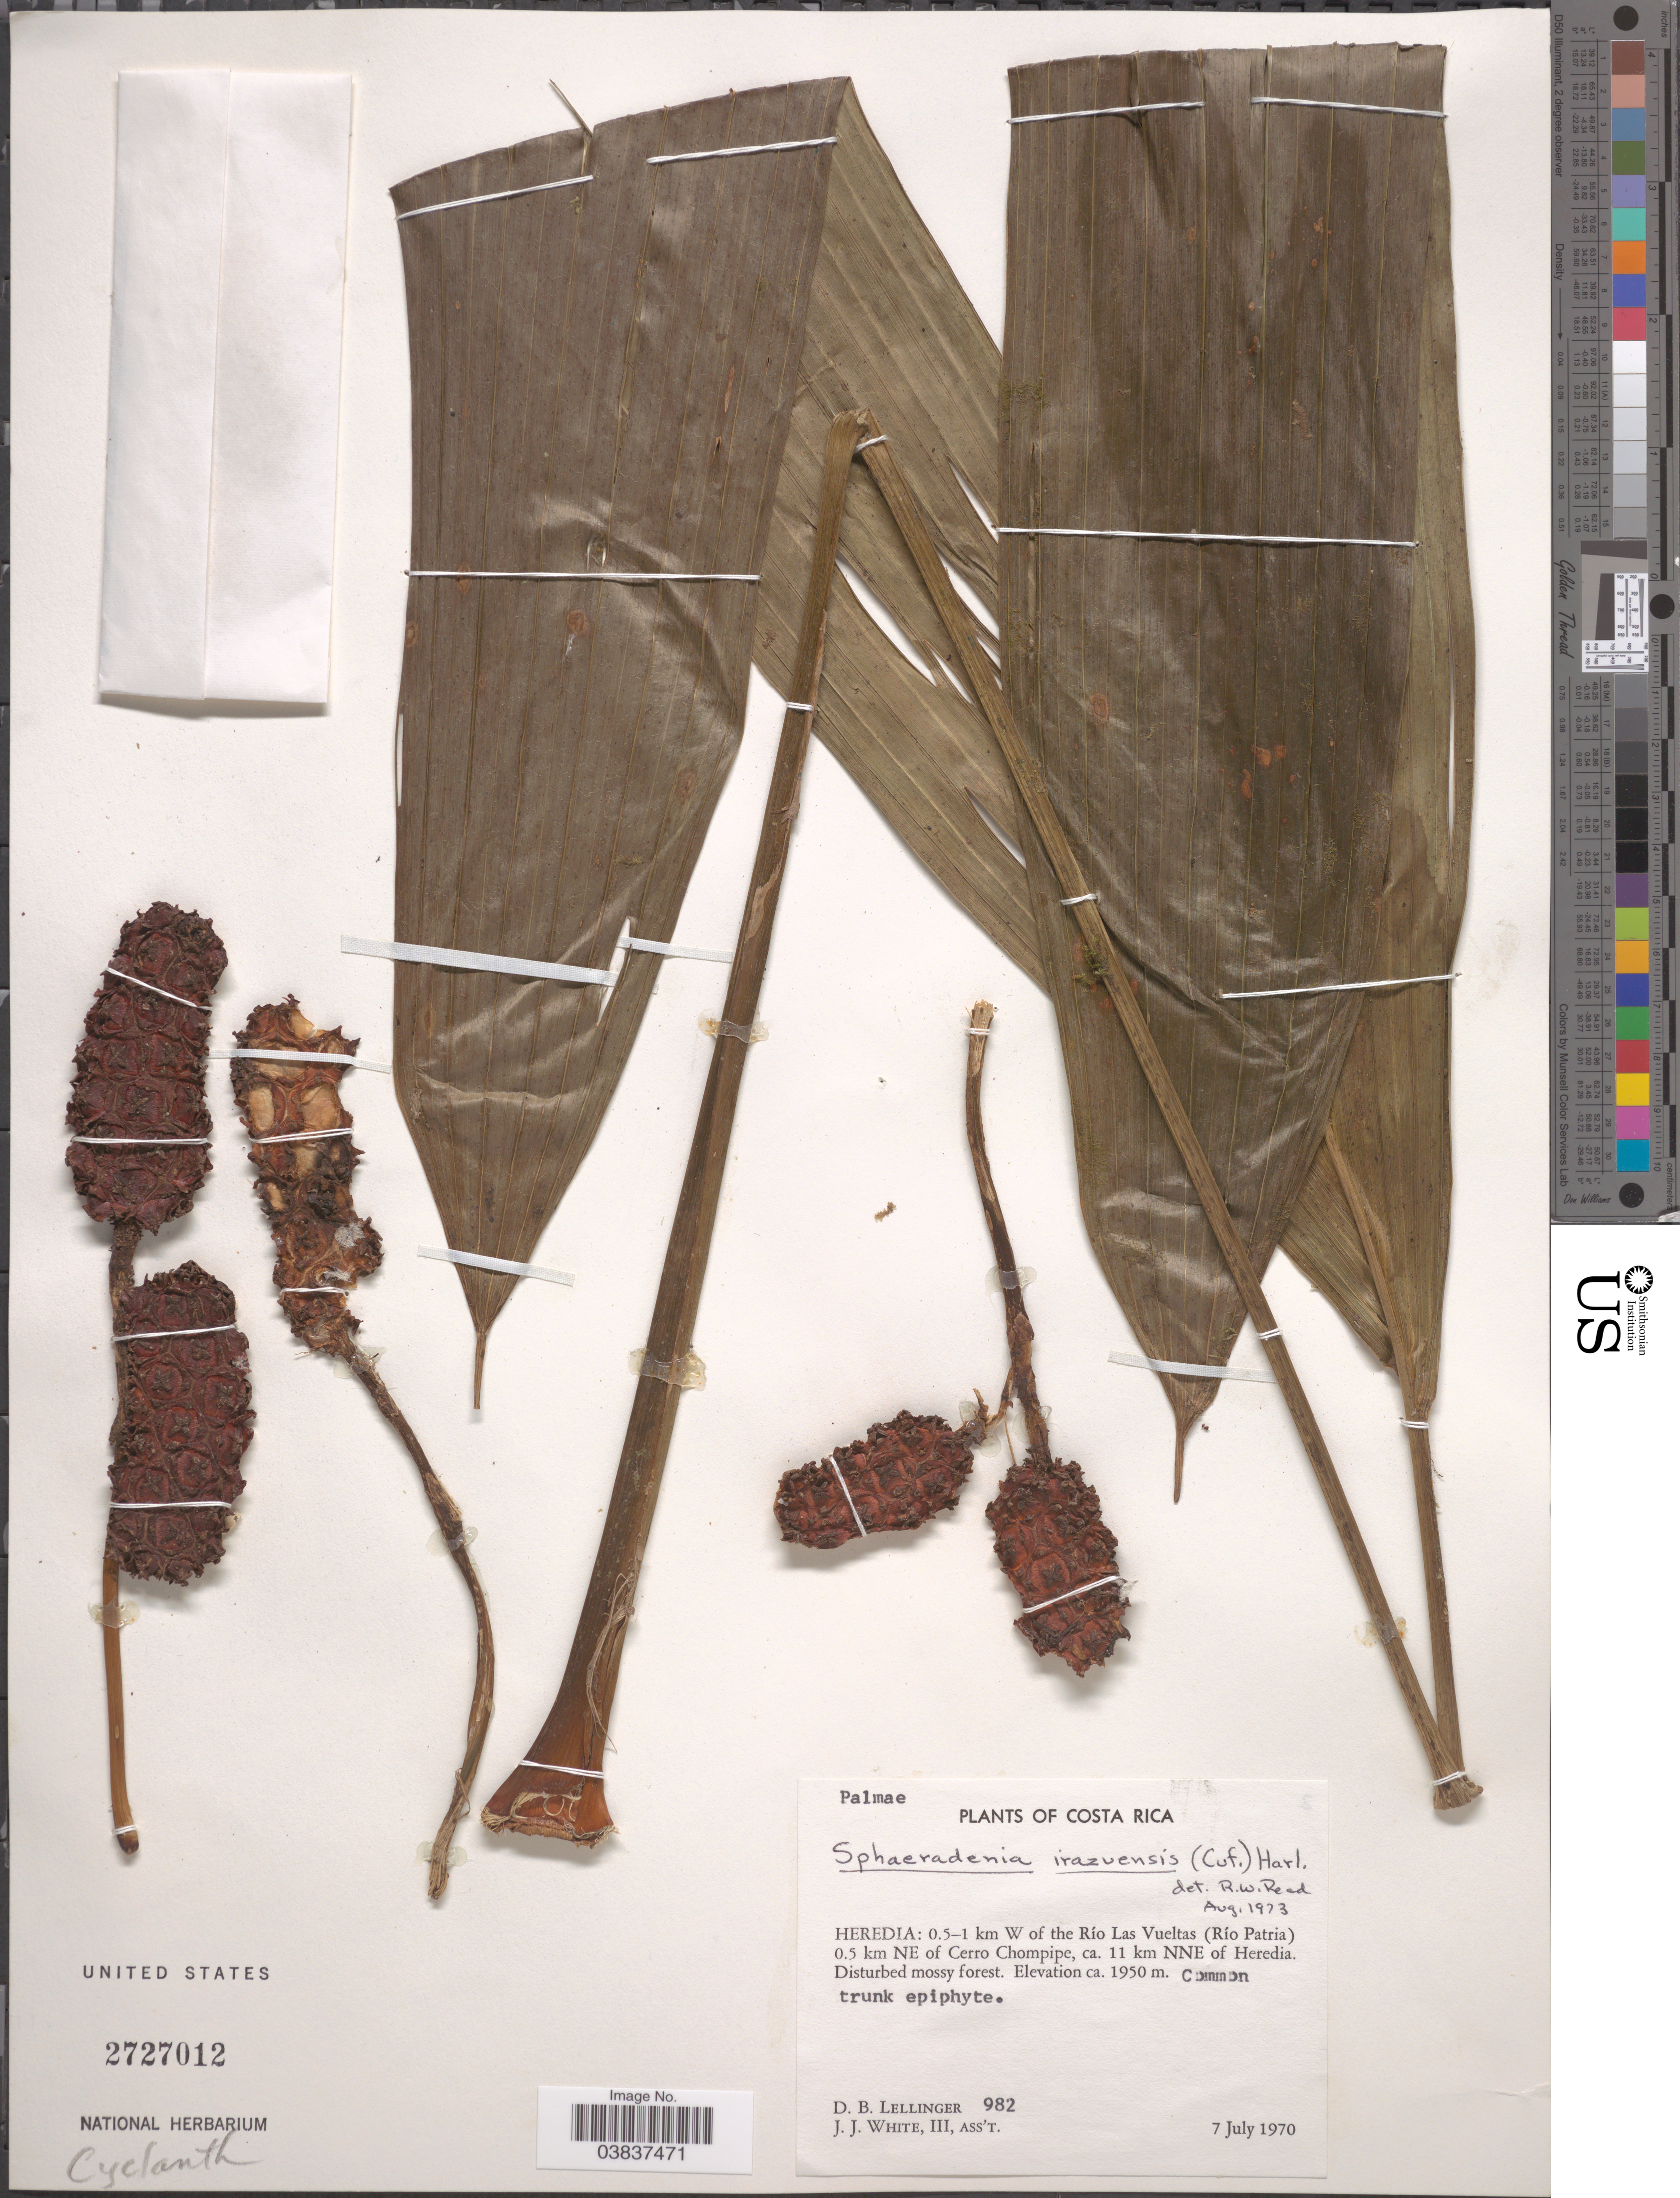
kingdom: Plantae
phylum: Tracheophyta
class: Liliopsida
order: Pandanales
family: Cyclanthaceae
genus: Sphaeradenia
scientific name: Sphaeradenia laucheana subsp. irazuensis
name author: (Cufod.) R. Erikss.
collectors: D. B. Lellinger & J. J. White III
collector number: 982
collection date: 1970-07-07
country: Costa Rica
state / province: Heredia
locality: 0.5-1 km W of the Río Las Vueltas (Río Patria) 0.5 km NE of Cerro Chompipe, ca. 11 km NNE of Heredia.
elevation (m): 1950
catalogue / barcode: US 2727012